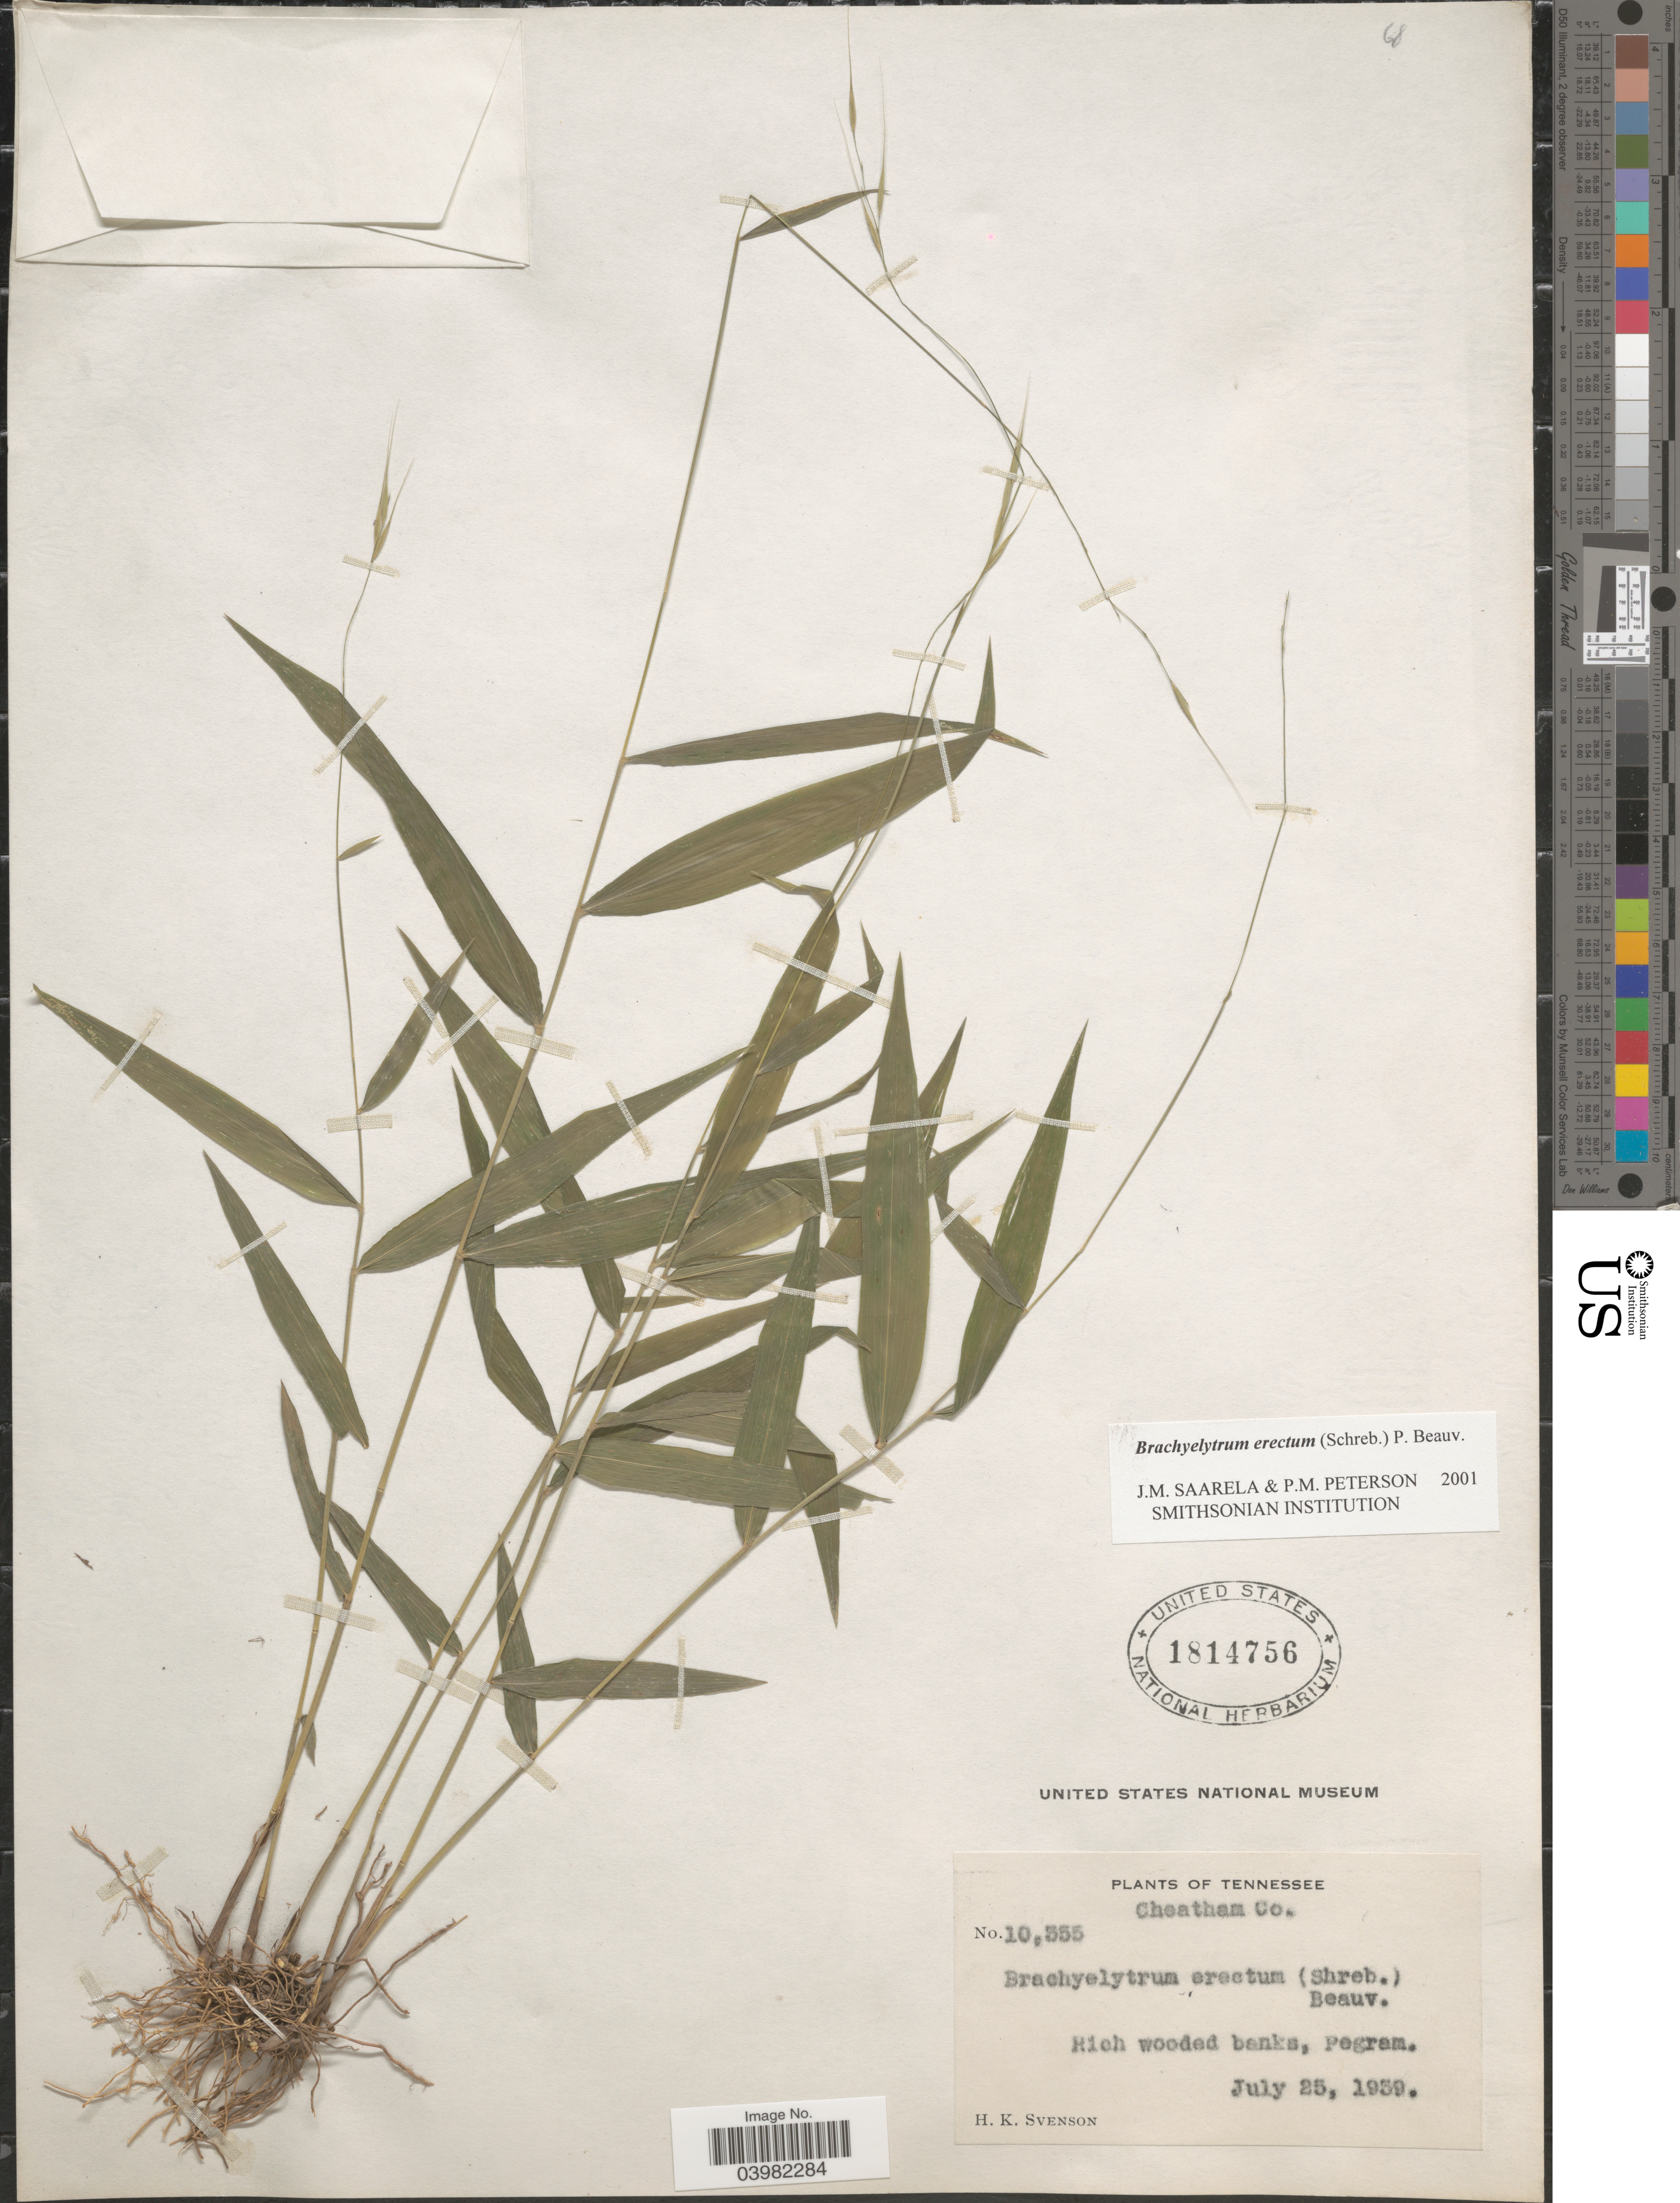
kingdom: Plantae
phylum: Tracheophyta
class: Liliopsida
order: Poales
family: Poaceae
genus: Brachyelytrum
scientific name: Brachyelytrum erectum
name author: (Schreb.) P. Beauv.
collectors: H. K. Svenson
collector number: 10355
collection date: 1939-07-25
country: United States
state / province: Tennessee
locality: Cheatham Co. Rich wooded banks, Pegram.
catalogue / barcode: US 1814756